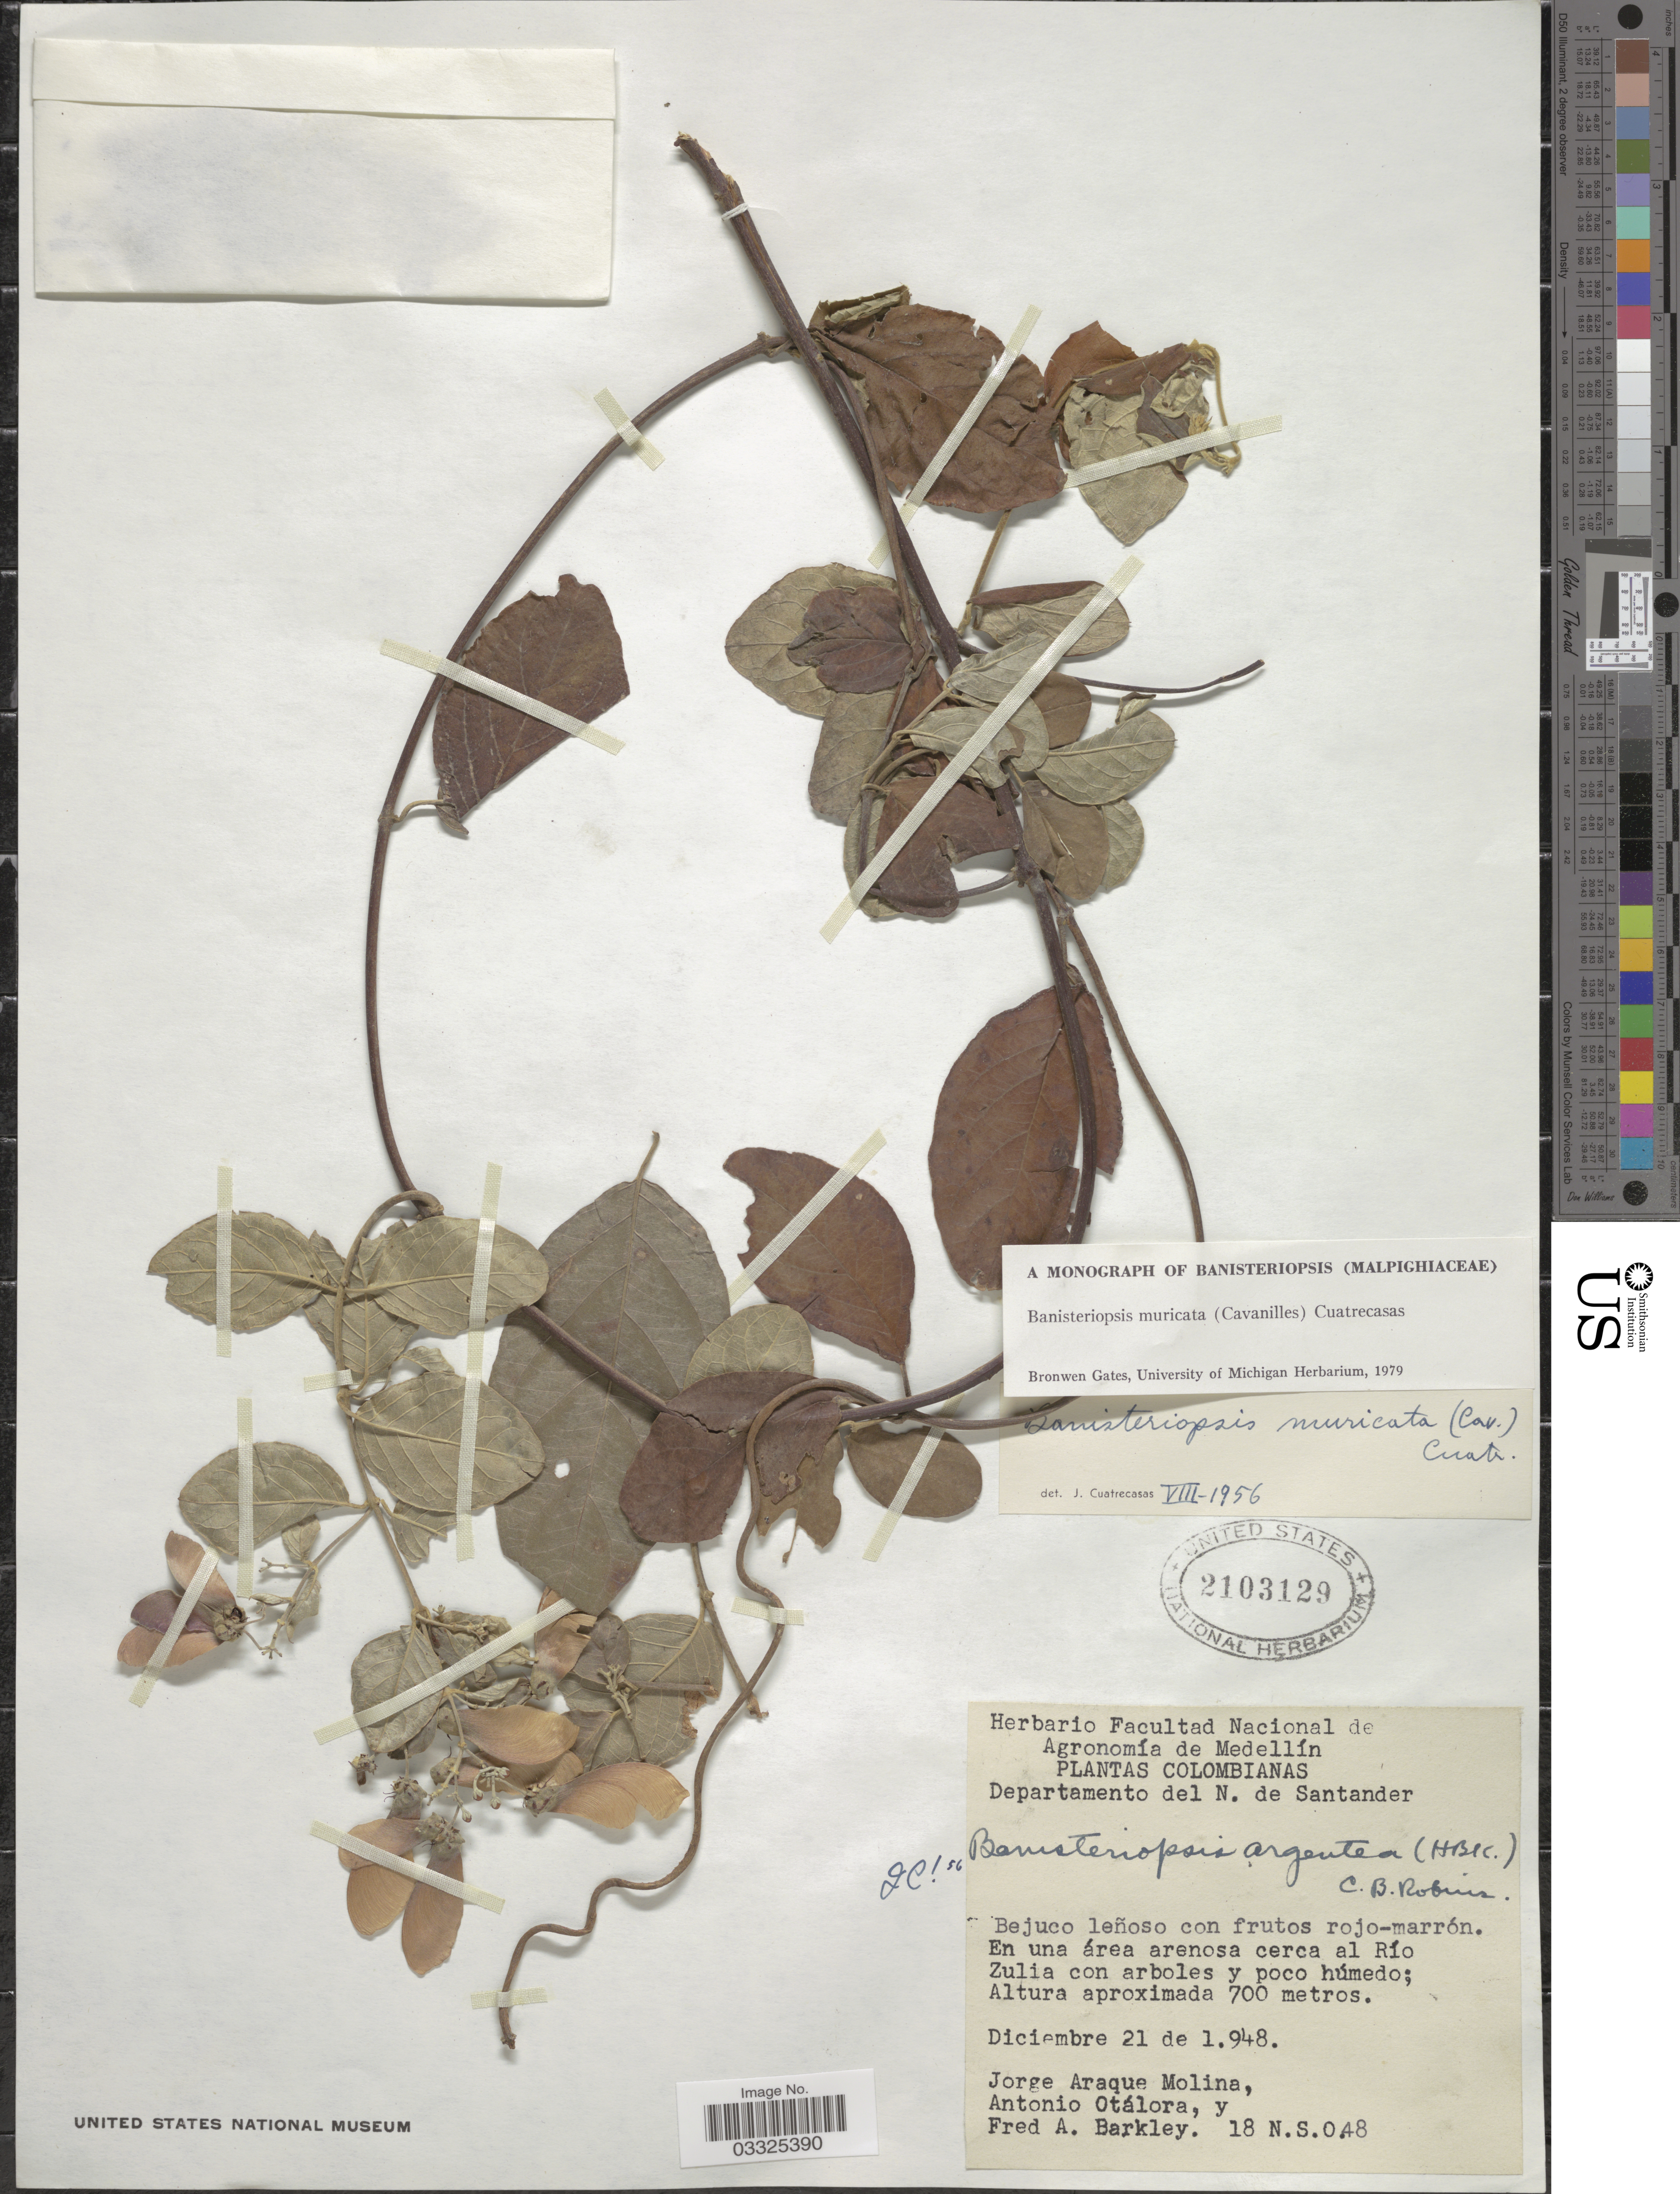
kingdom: Plantae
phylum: Tracheophyta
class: Magnoliopsida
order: Malpighiales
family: Malpighiaceae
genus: Banisteriopsis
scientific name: Banisteriopsis muricata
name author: (Cav.) Cuatrec.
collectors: J. Araque Molina, A. Otálora & F. A. Barkley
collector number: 18NS048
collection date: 1948-12-21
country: Colombia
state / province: Norte de Santander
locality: Departamento del N. de Santander. En una área arenosa cerca al Río Zulia con arboles y poco húmedo.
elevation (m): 700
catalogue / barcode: US 2103129